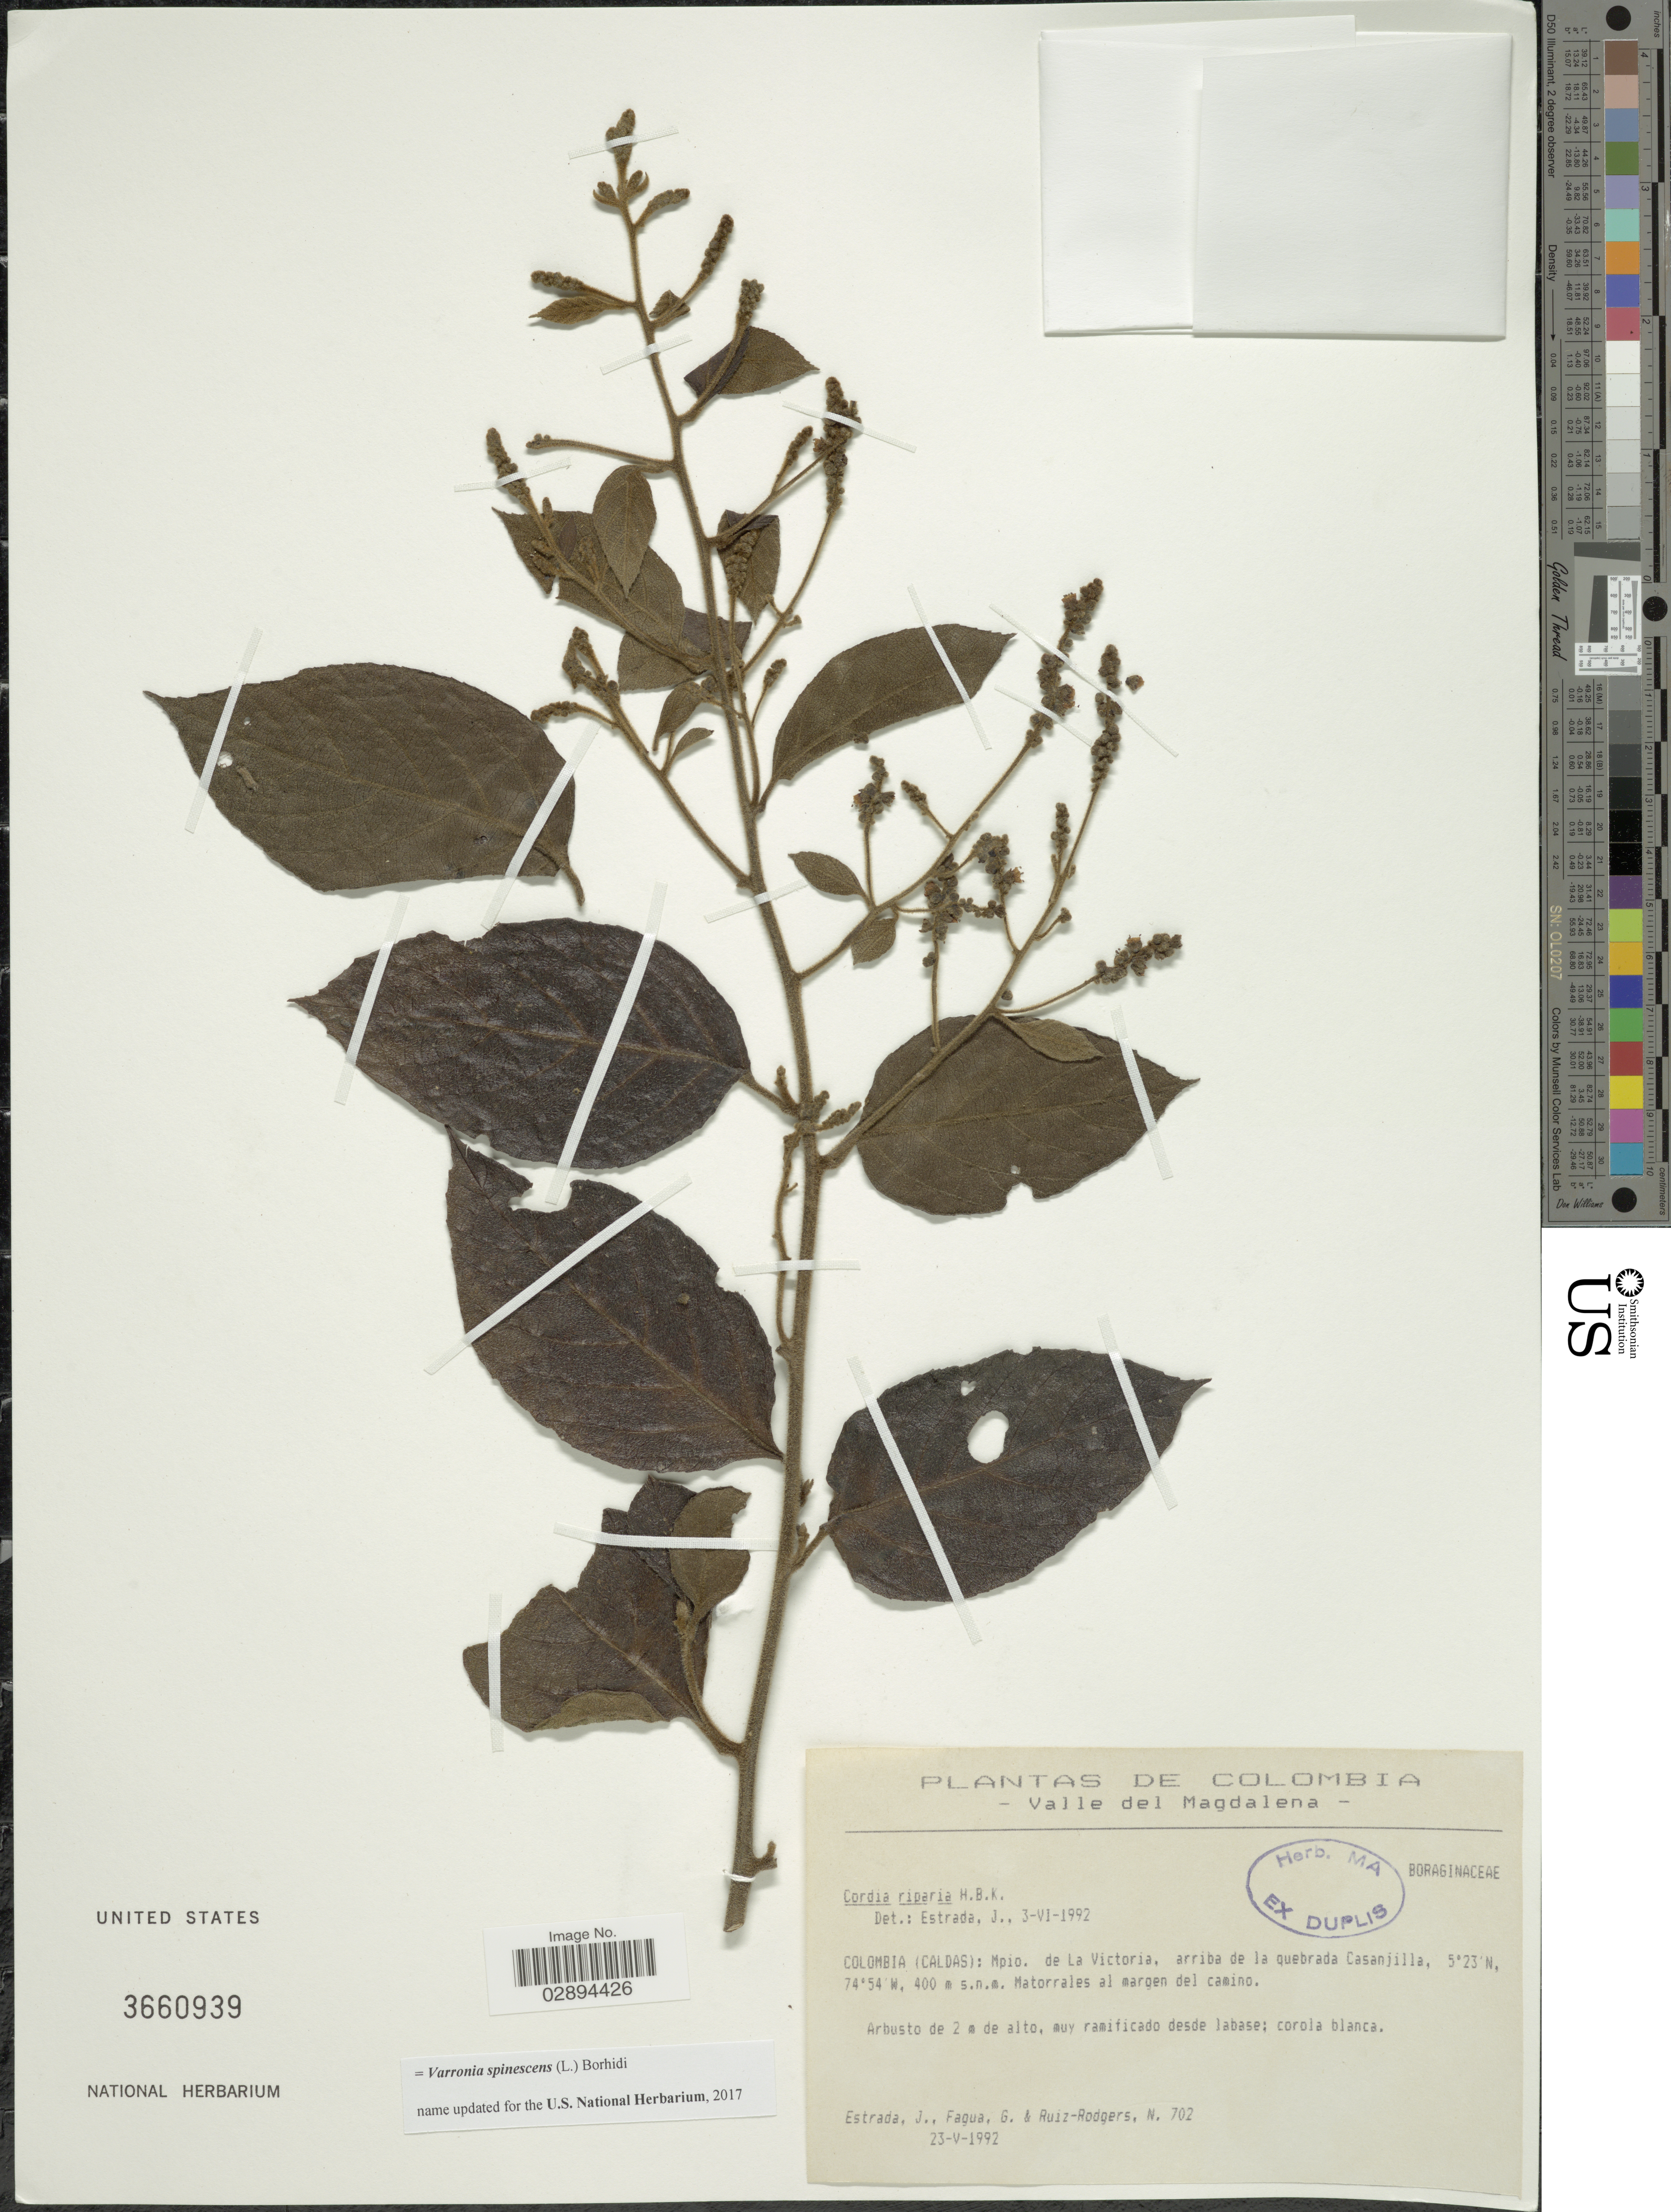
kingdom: Plantae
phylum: Tracheophyta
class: Magnoliopsida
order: Boraginales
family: Cordiaceae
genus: Varronia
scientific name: Varronia spinescens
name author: (L.) Borhidi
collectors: J. Estrada, G. Fagua & N. Ruiz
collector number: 702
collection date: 1992-05-23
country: Colombia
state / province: Caldas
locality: Mpio. de La Victoria, arriba de la quebrada Casanjilla.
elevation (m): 400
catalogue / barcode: US 3660939